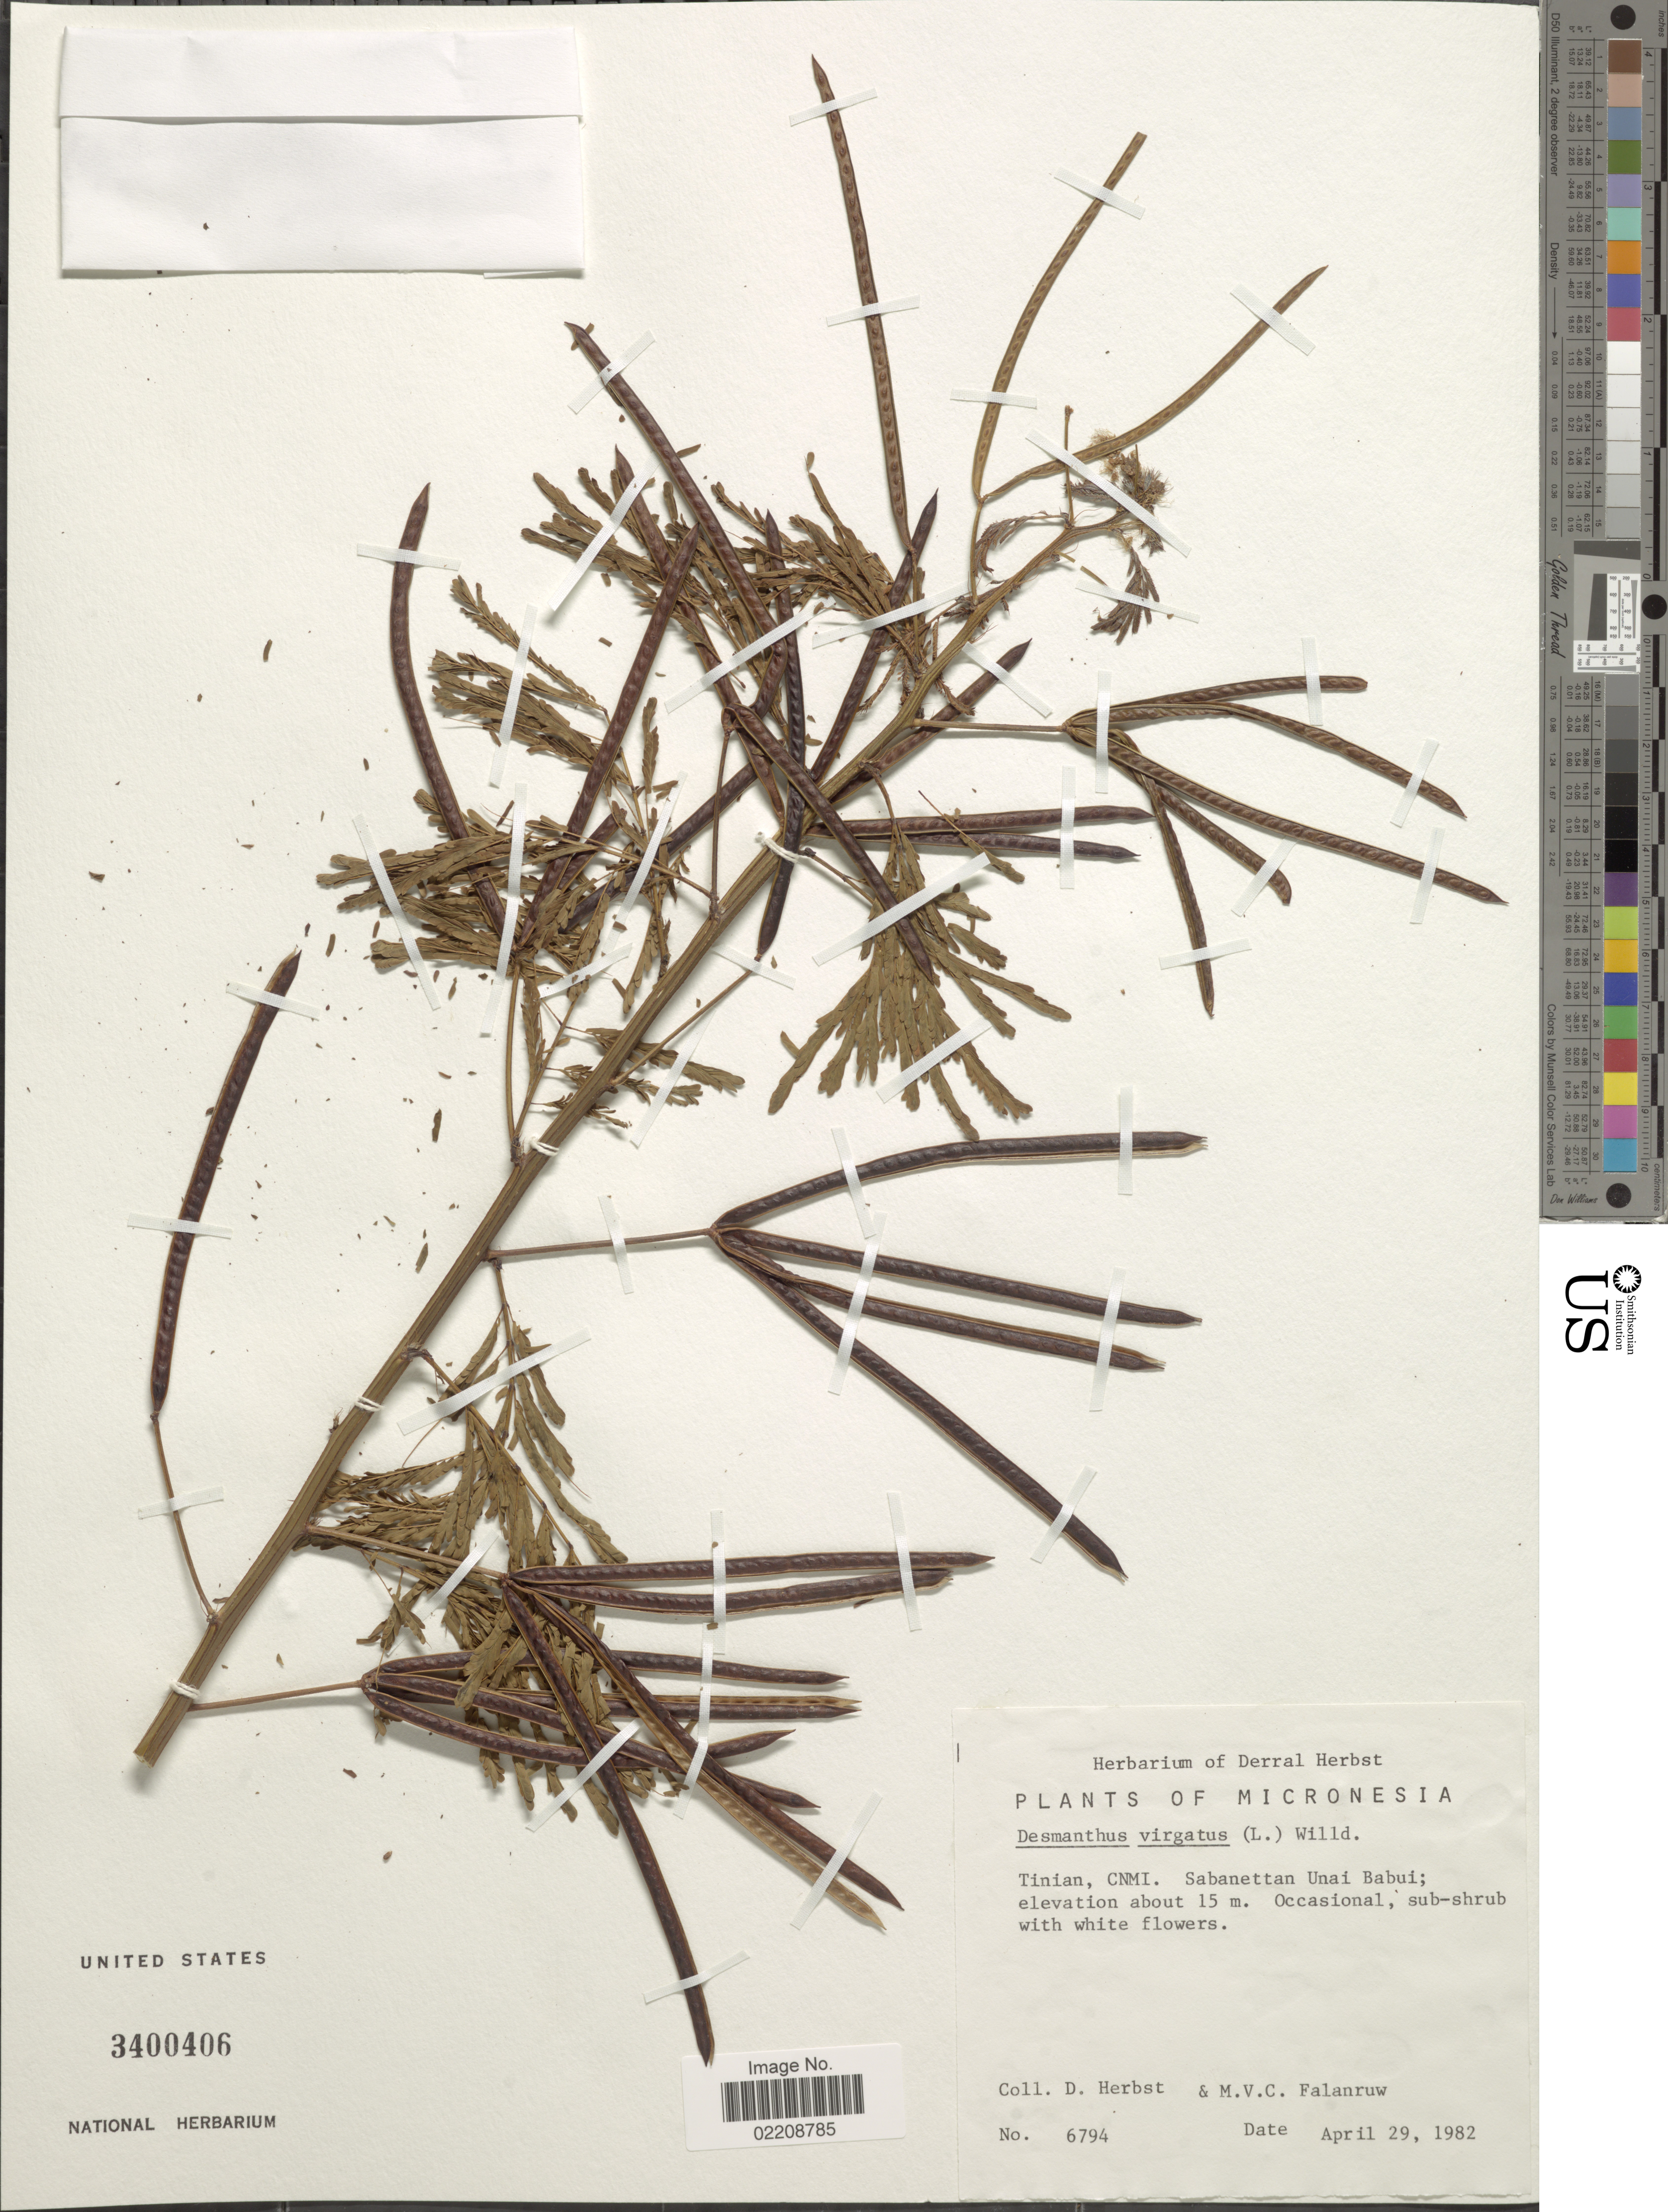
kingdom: Plantae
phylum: Tracheophyta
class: Magnoliopsida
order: Fabales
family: Fabaceae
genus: Desmanthus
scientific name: Desmanthus pernambucanus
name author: (L.) Thell.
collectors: D. Herbst & M. V. Falanruw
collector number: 6794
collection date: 1982-04-29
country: Northern Mariana Islands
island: Tinian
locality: Tinian, CNMI, Sabanettan Unai Babui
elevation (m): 15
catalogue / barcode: US 3400406